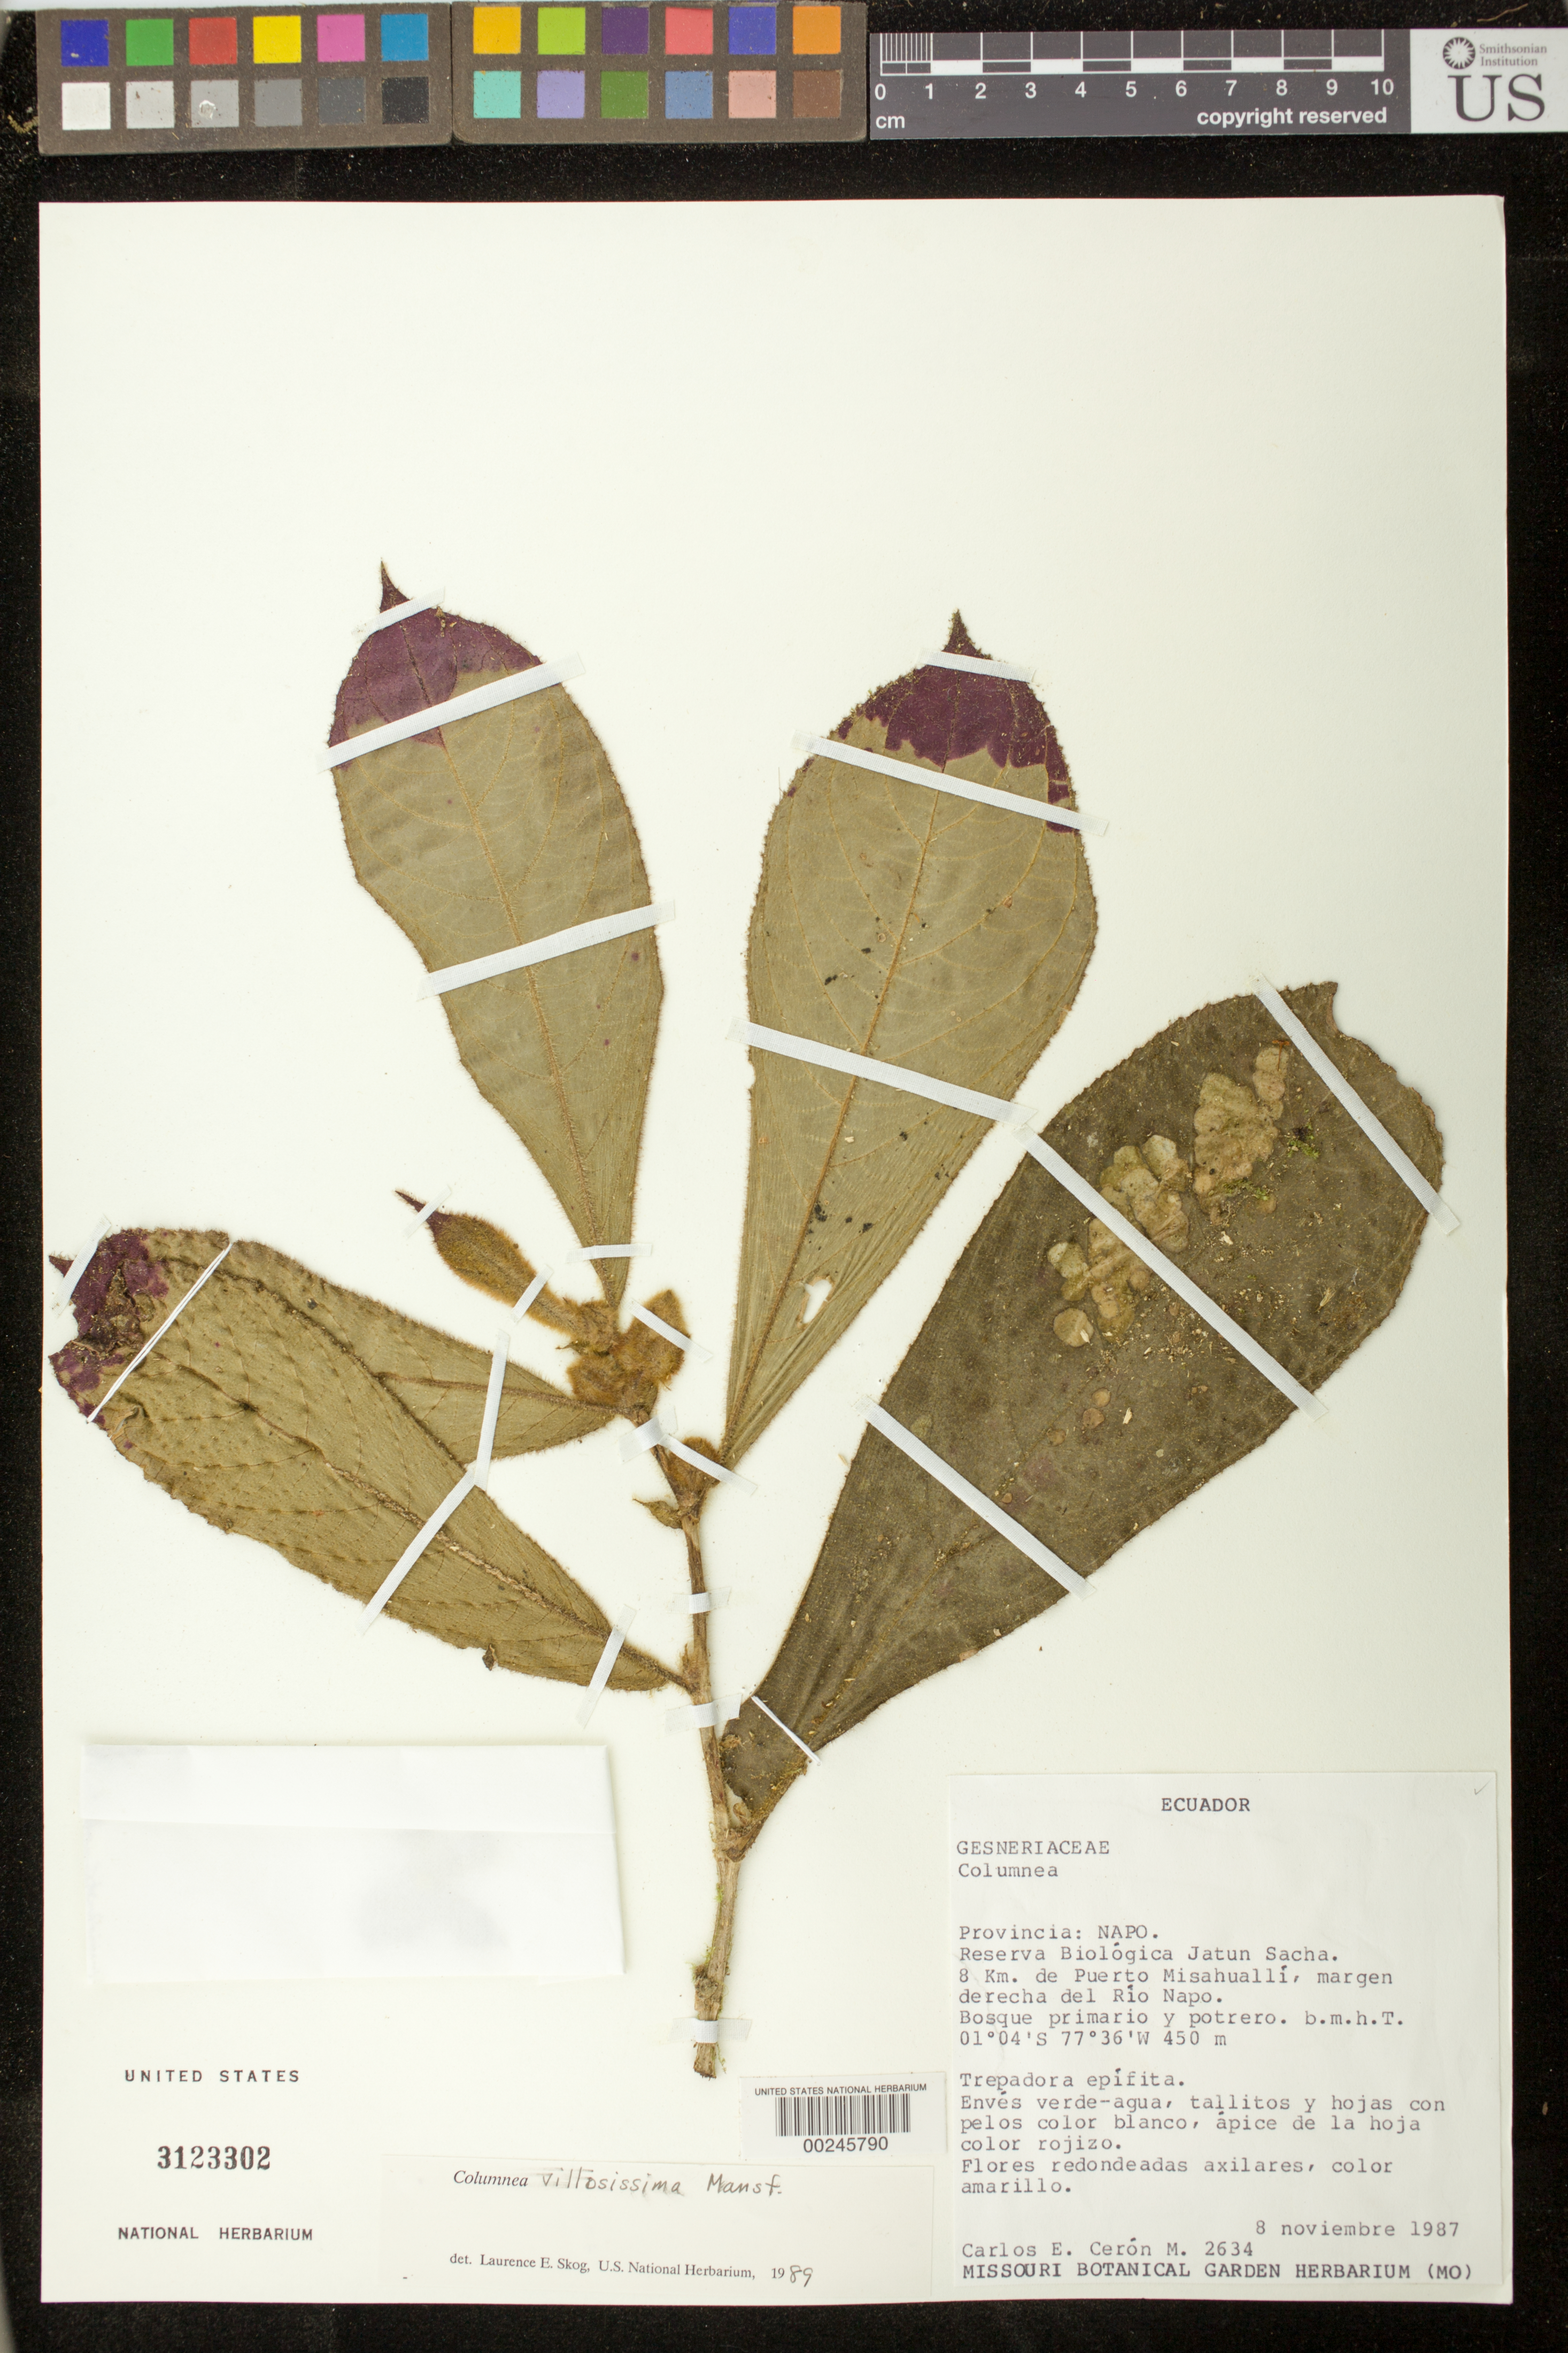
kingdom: Plantae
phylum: Tracheophyta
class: Magnoliopsida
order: Lamiales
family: Gesneriaceae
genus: Columnea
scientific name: Columnea villosissima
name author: Mansf.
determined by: Clark, J. L., (SEL), The Marie Selby Botanical Garden (UNITED STATES)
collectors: C. E. Cerón M.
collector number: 2634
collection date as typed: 08 Nov 1987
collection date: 1987-11-08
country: Ecuador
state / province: Napo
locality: Reserva Biologica Jatun Sacha, 8 km de Puerto Misahualli, right bank of Rio Napo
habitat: Primary forest and potrero, BMHT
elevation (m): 450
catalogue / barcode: US 3123302